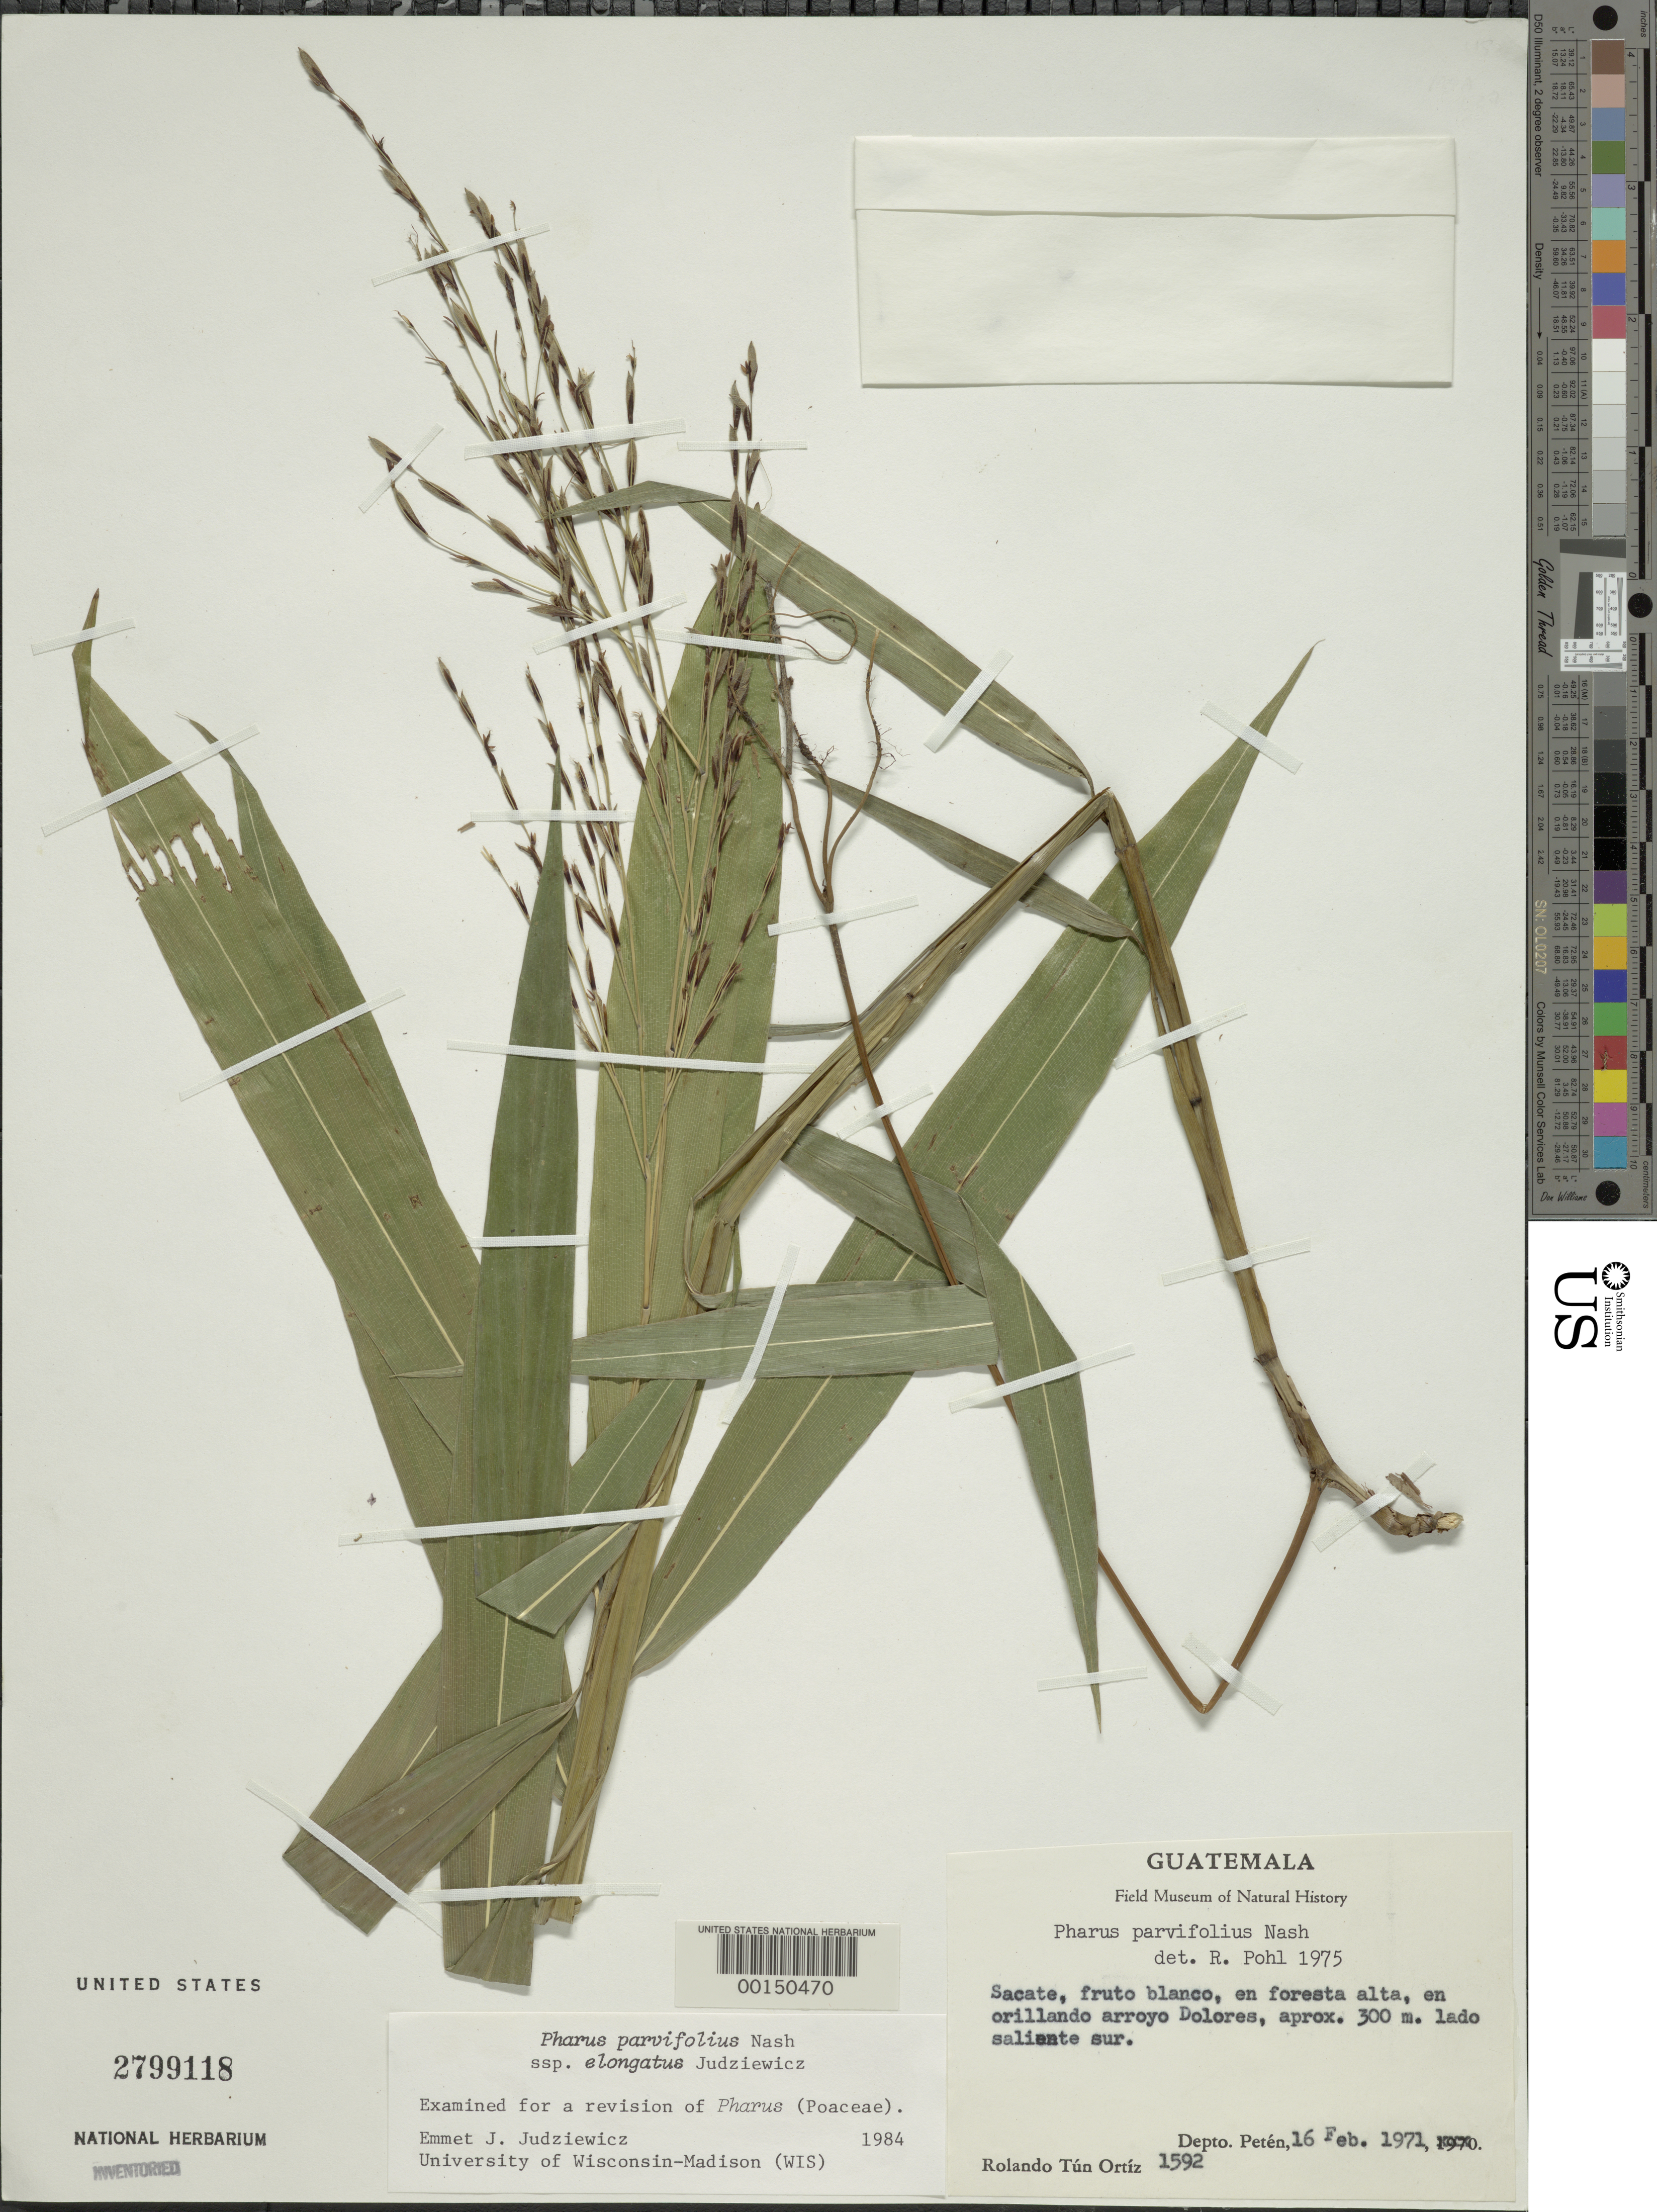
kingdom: Plantae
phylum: Tracheophyta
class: Liliopsida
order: Poales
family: Poaceae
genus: Pharus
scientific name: Pharus parvifolius subsp. elongatus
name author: Judz.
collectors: R. Tún Ortiz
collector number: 1592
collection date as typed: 16 Feb 1971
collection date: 1971-02-16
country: Guatemala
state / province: El Petén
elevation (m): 300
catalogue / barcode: US 2799118